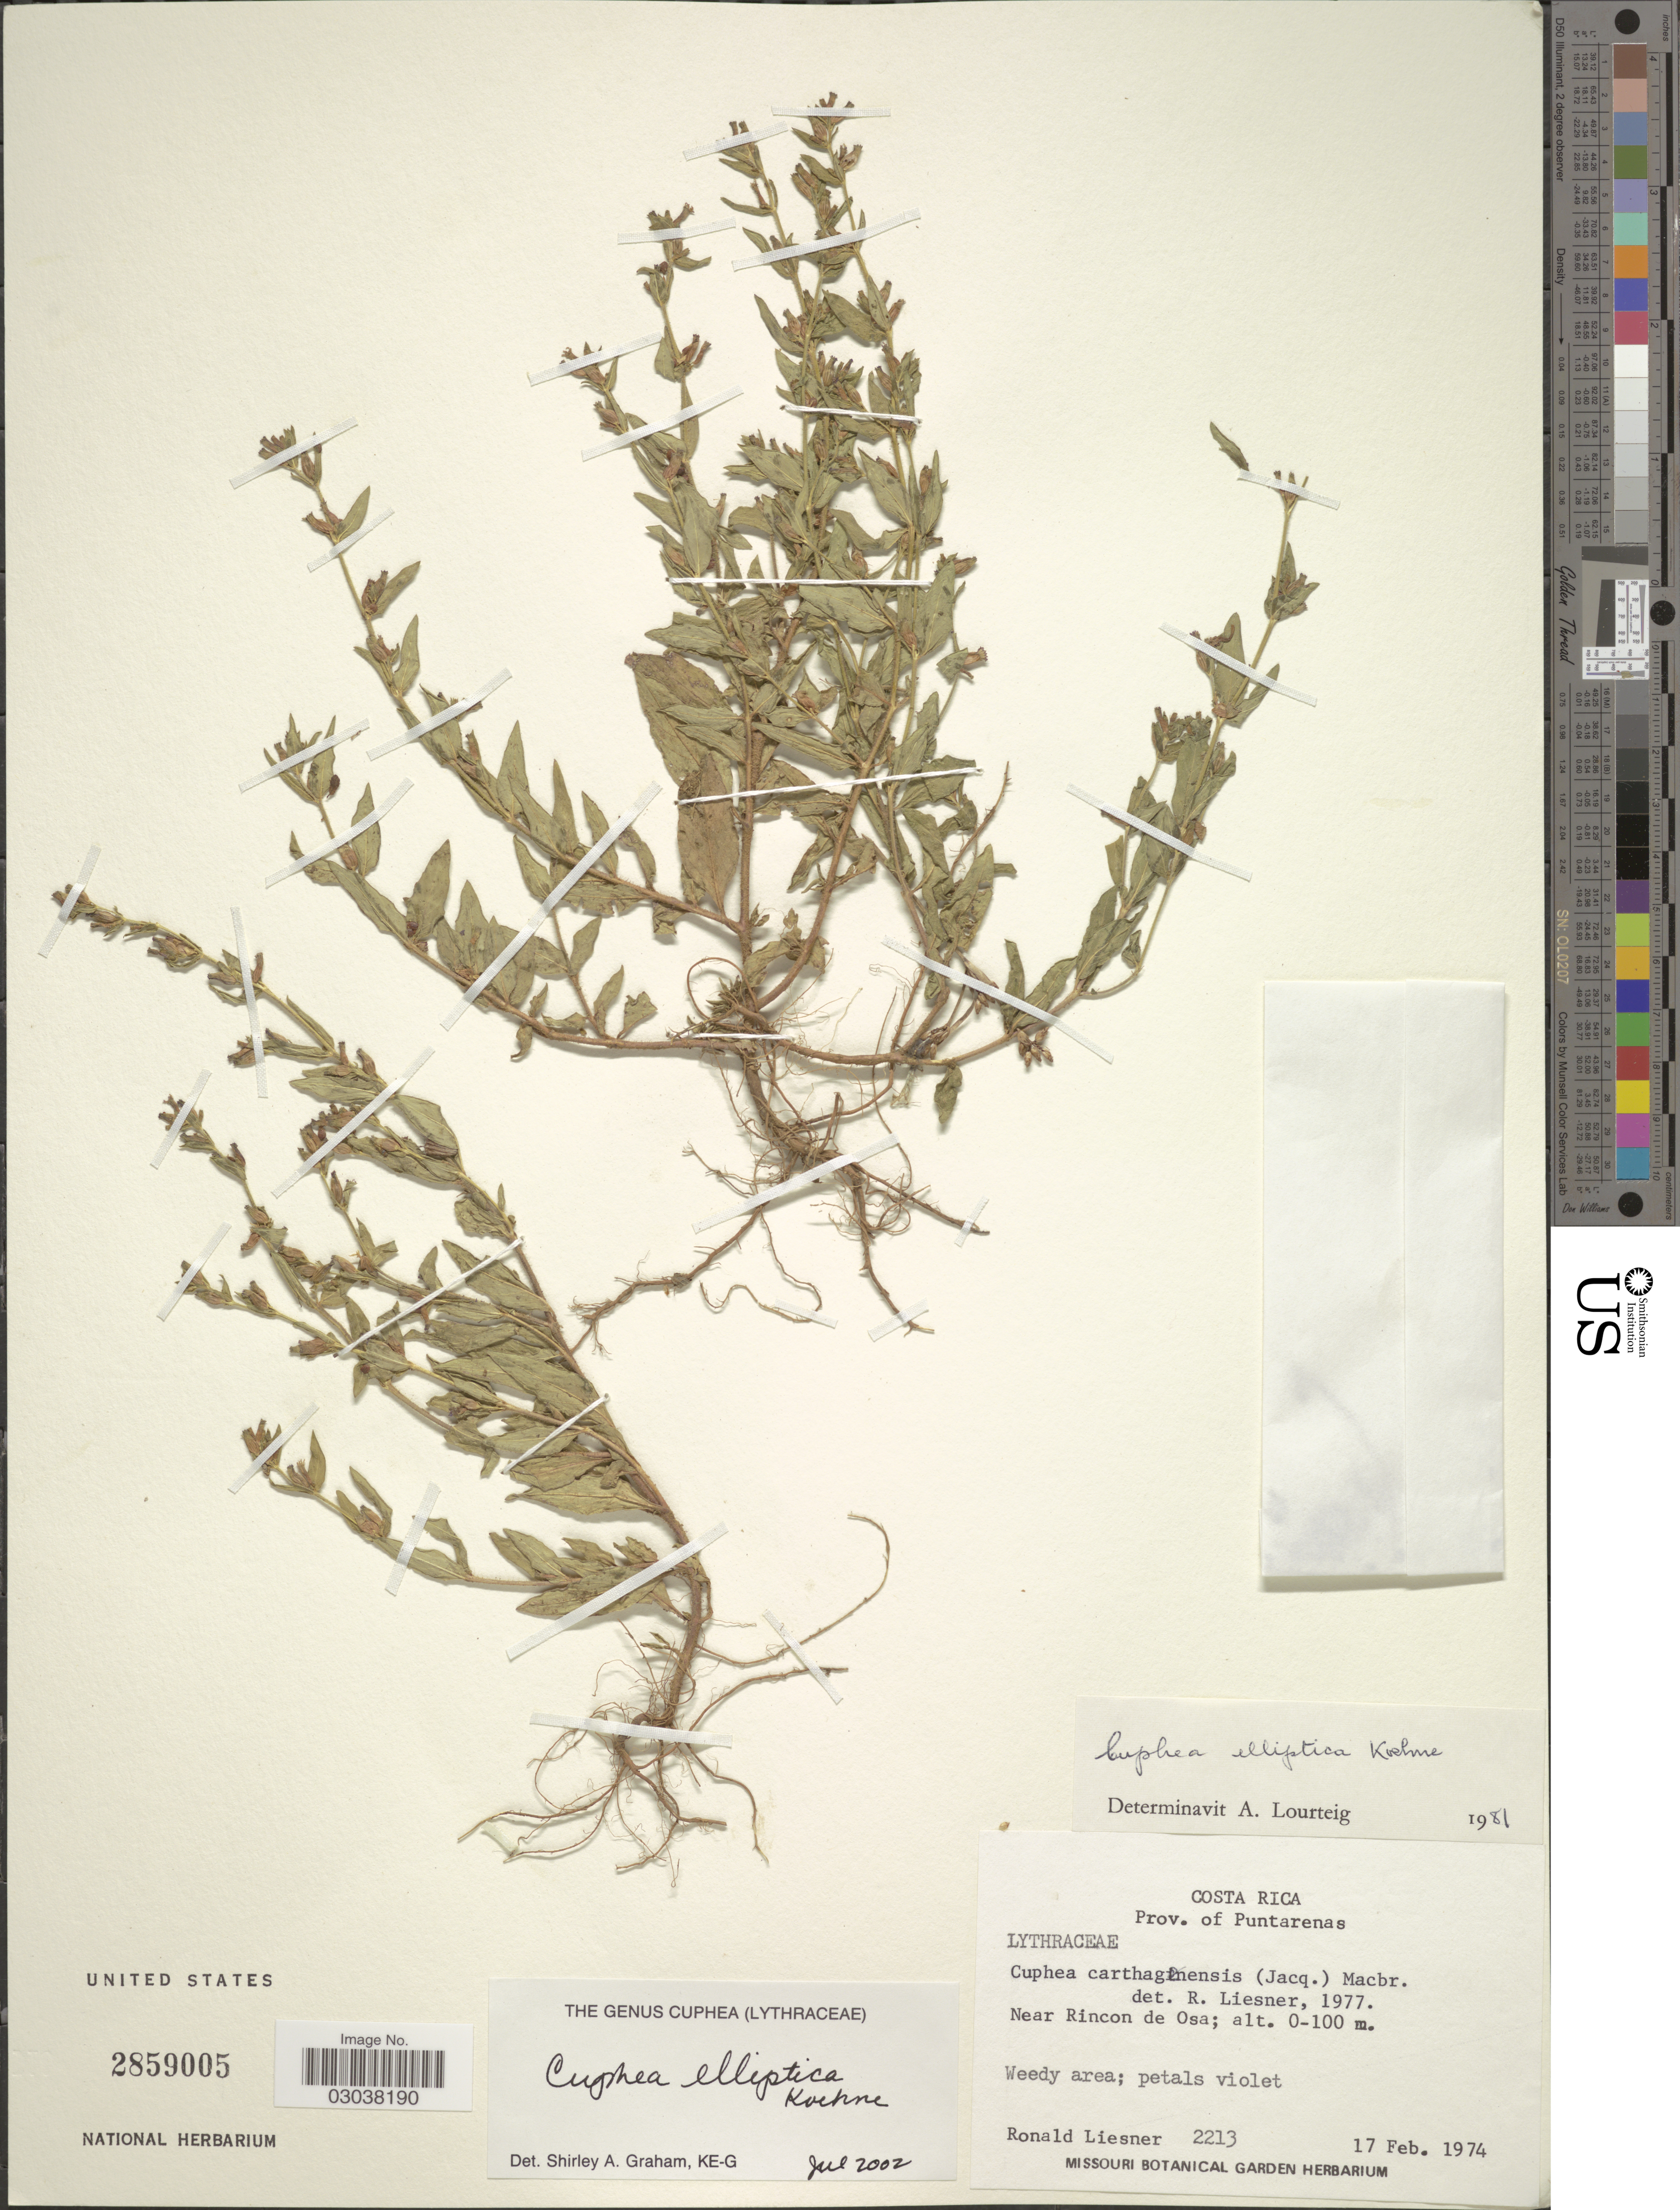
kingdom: Plantae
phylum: Tracheophyta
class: Magnoliopsida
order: Myrtales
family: Lythraceae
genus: Cuphea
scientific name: Cuphea elliptica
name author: Koehne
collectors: R. L. Liesner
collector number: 2213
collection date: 1974-02-17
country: Costa Rica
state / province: Puntarenas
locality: Near Rincon de Osa.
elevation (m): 0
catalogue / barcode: US 2859005